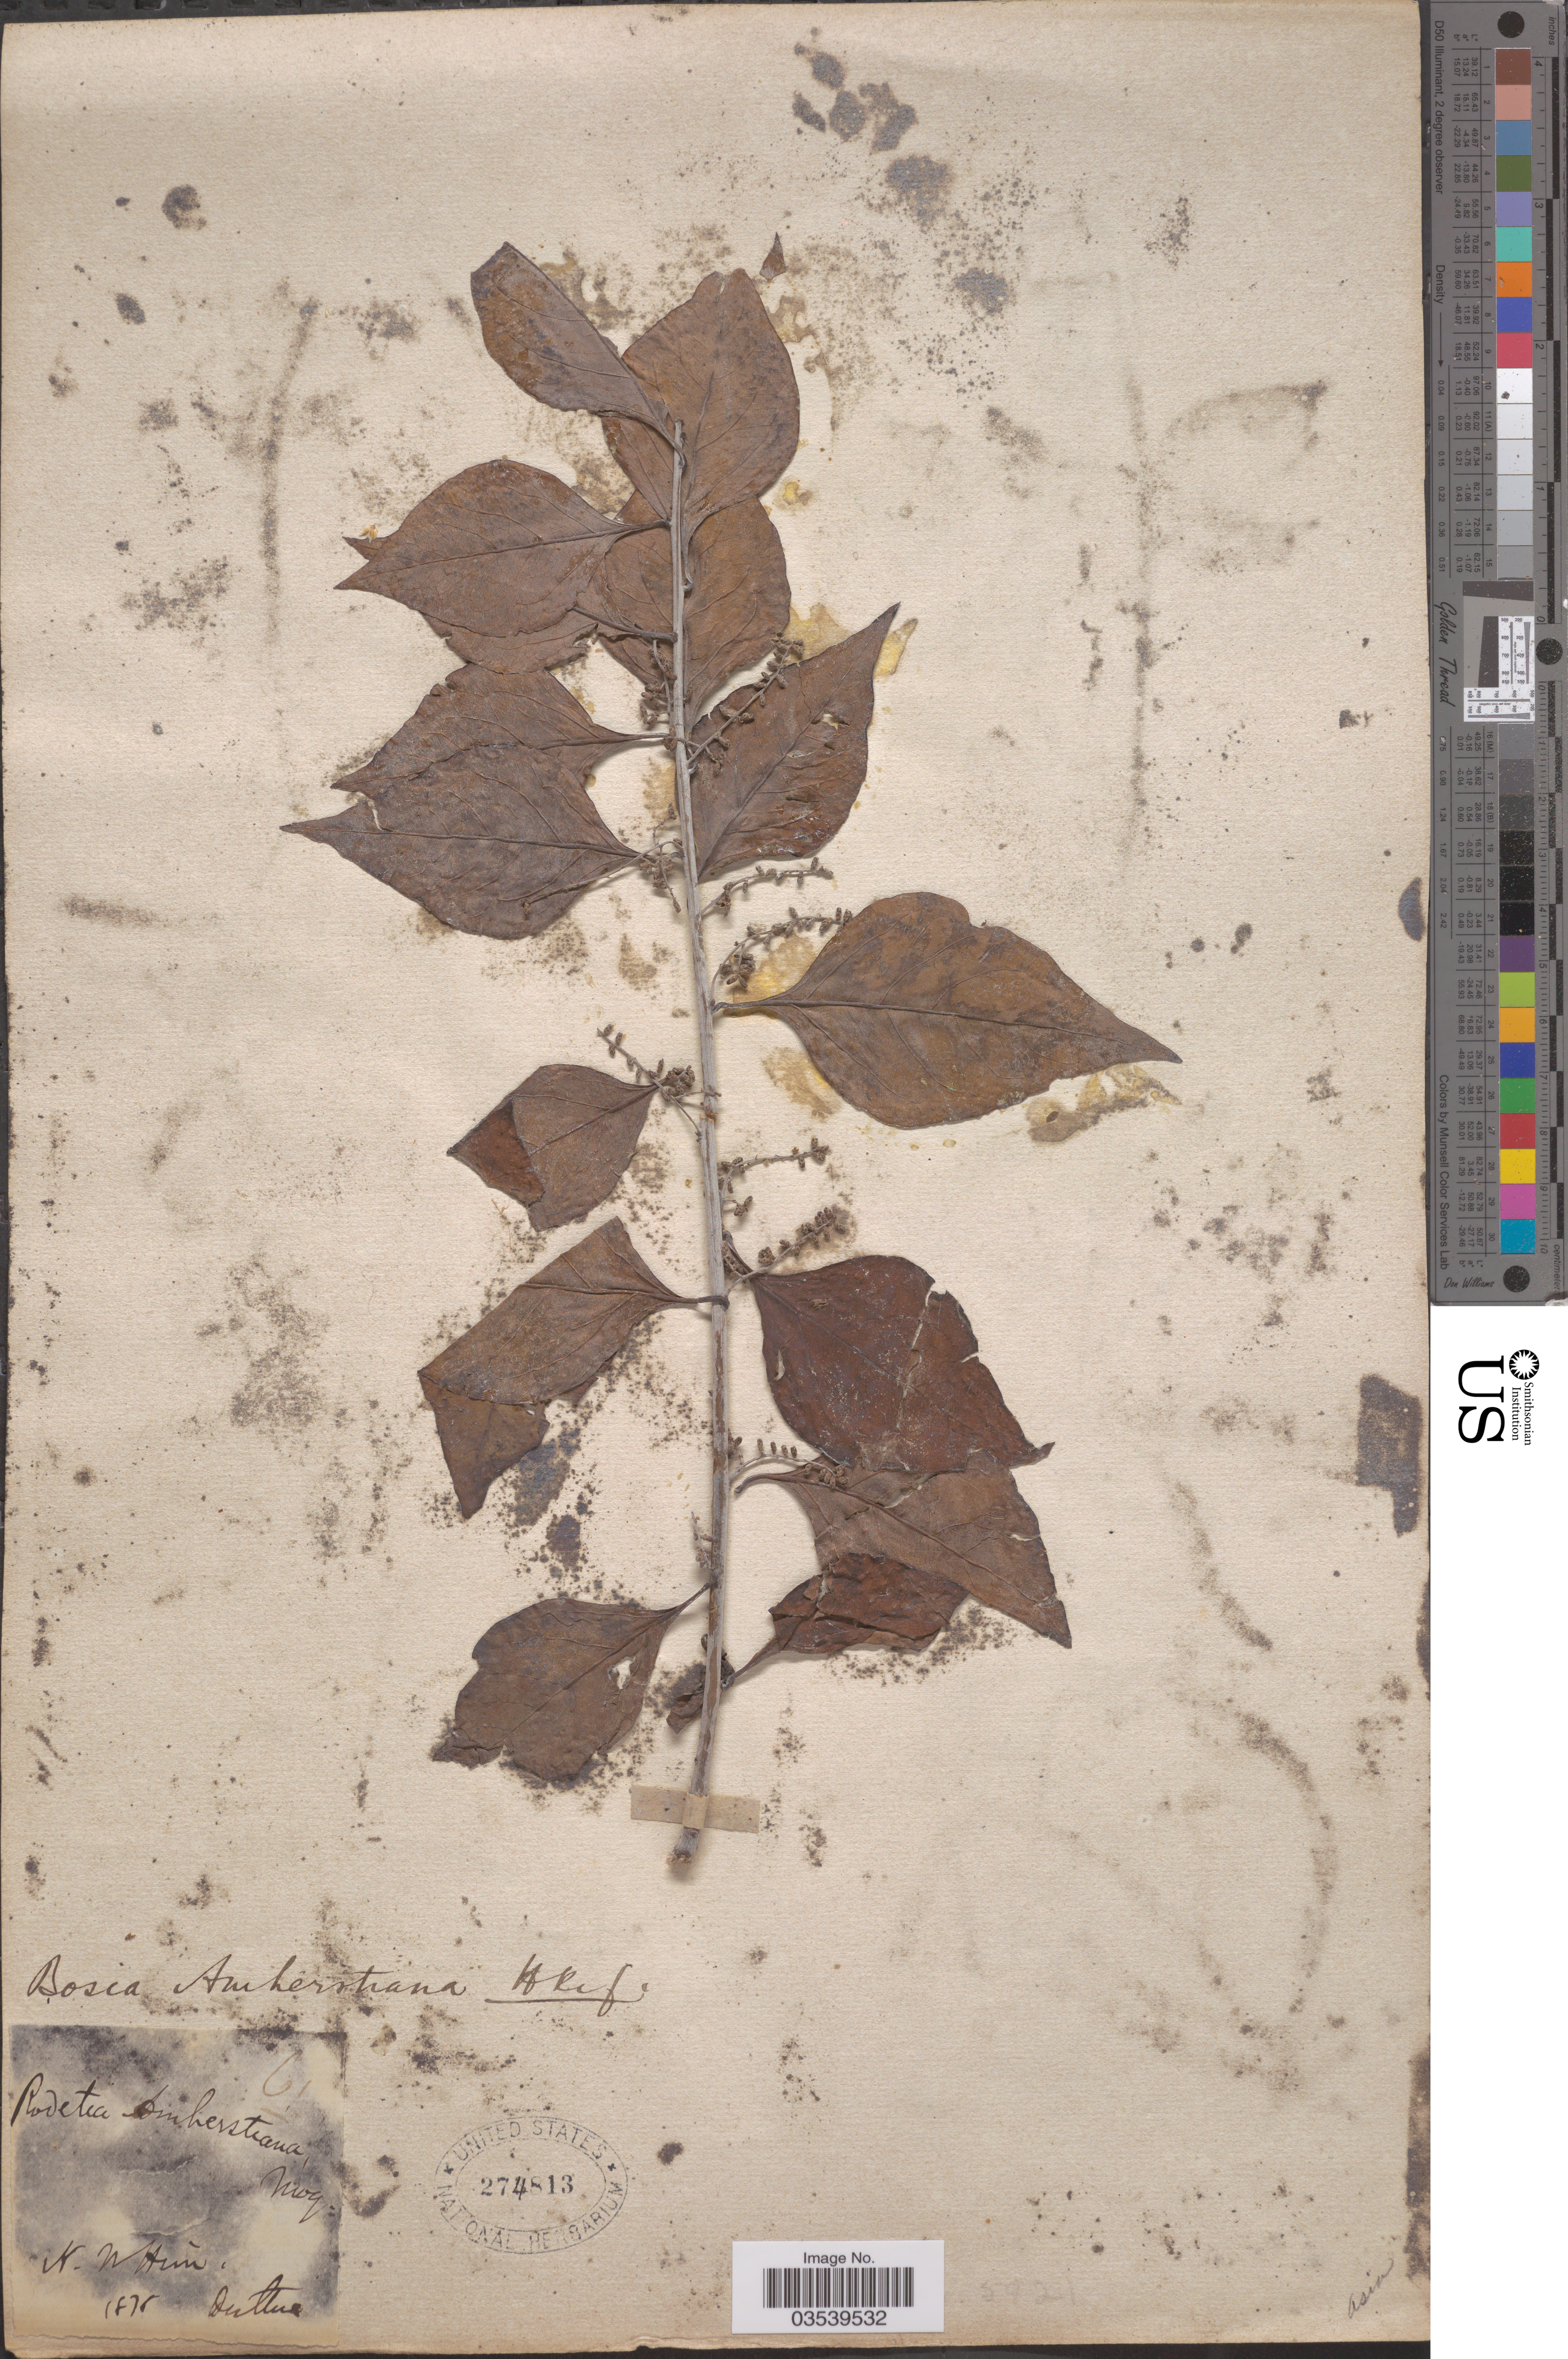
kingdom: Plantae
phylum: Tracheophyta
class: Magnoliopsida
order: Caryophyllales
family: Amaranthaceae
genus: Bosea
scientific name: Bosea amherstiana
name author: Hook. f.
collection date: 1878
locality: W. N. Him.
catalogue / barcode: US 274813